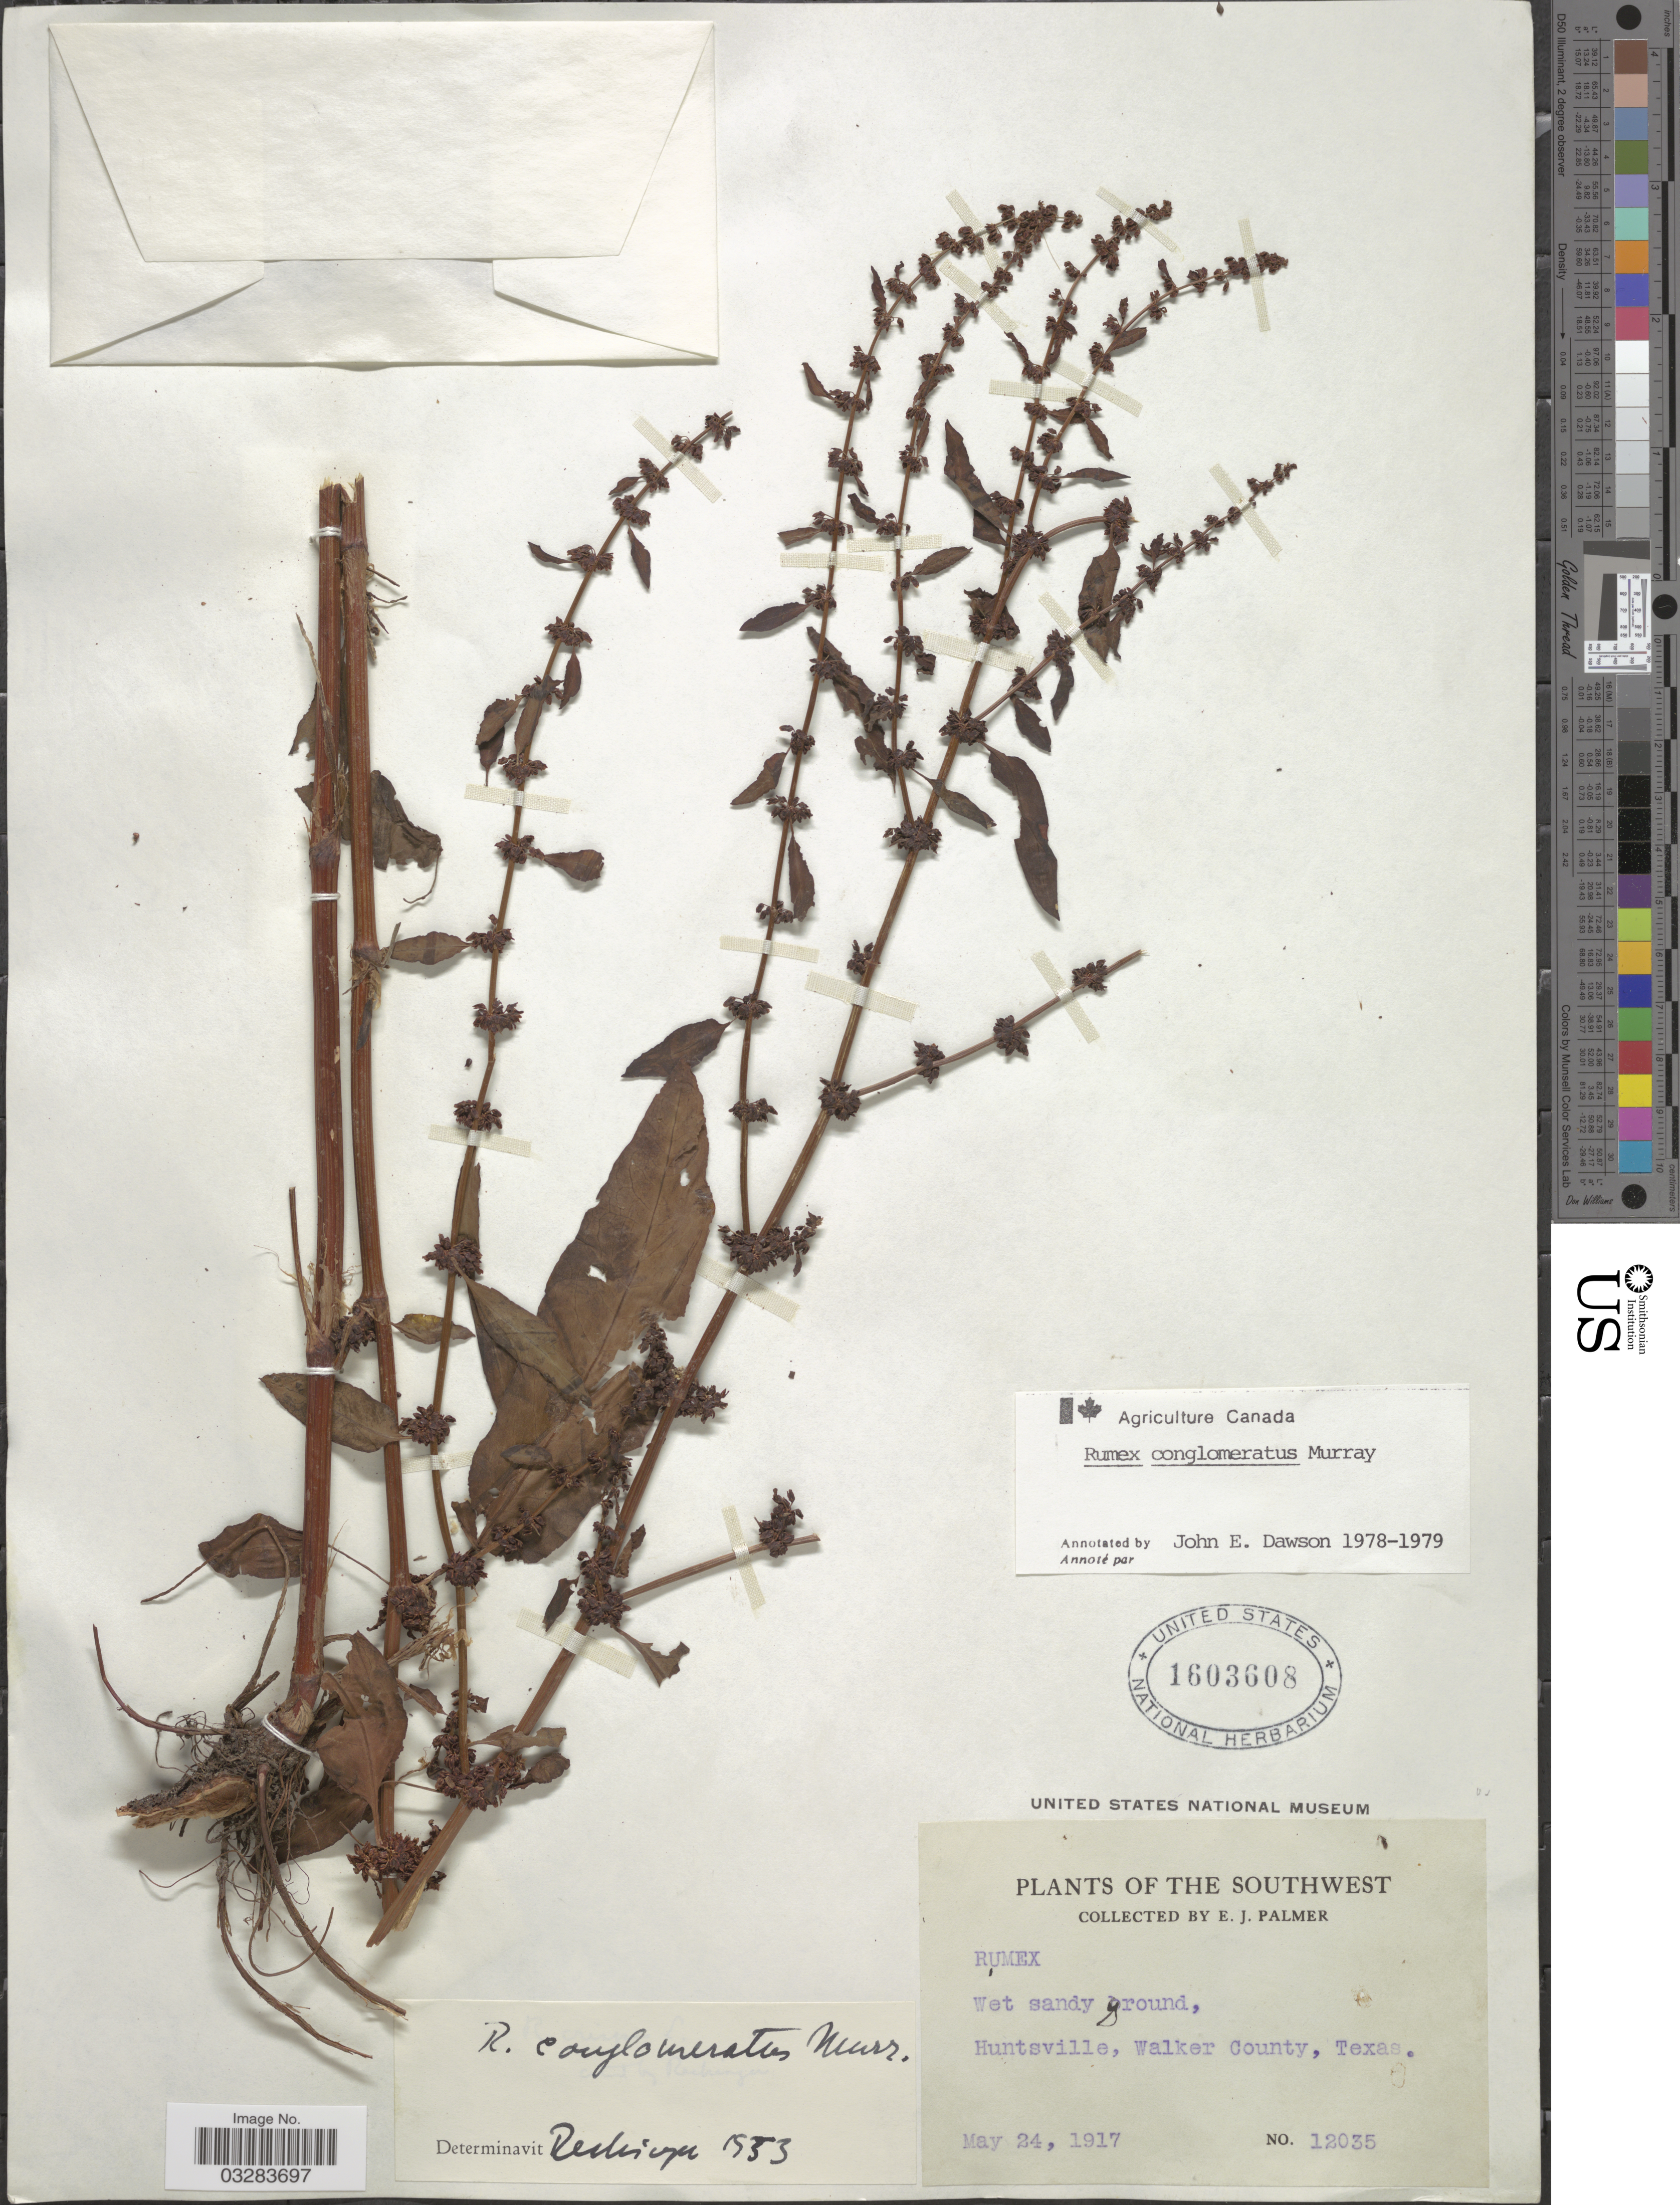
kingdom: Plantae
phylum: Tracheophyta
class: Magnoliopsida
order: Caryophyllales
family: Polygonaceae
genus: Rumex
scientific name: Rumex conglomeratus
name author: Murray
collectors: E. J. Palmer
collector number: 12035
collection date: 1917-05-24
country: United States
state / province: Texas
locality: The Southwest, Huntsville, Walker County.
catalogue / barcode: US 1603608